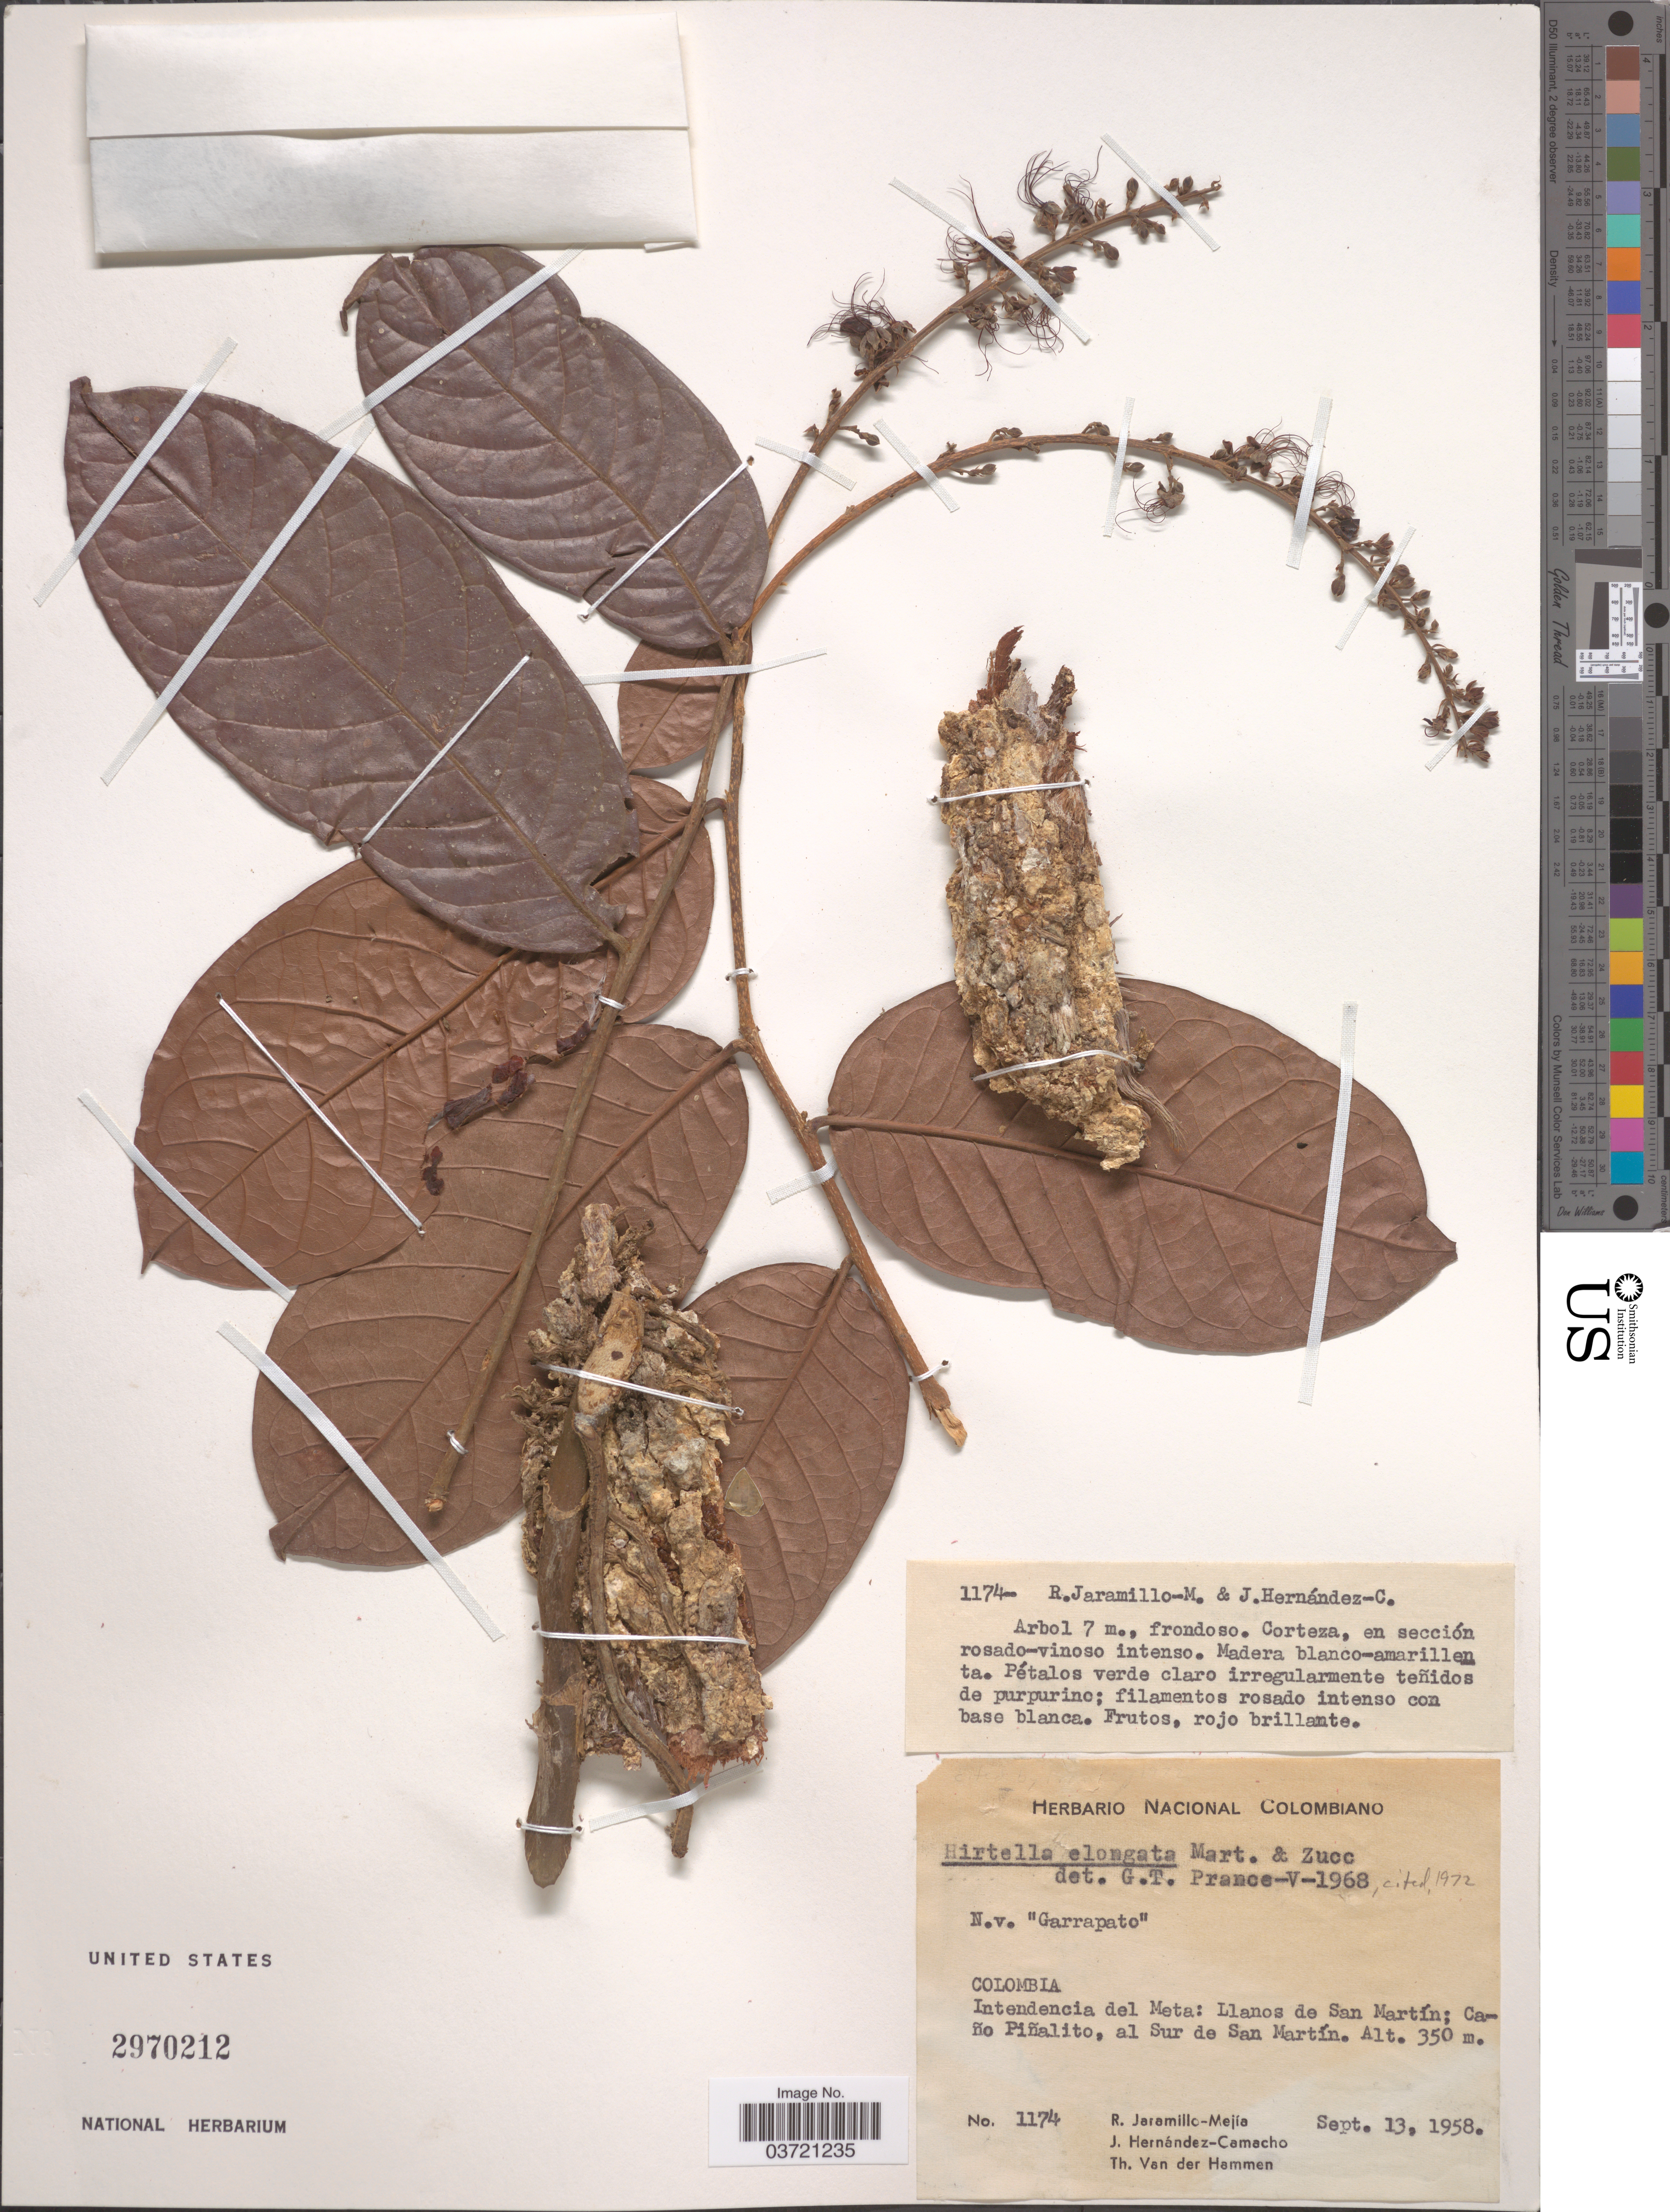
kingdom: Plantae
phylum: Tracheophyta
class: Magnoliopsida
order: Malpighiales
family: Chrysobalanaceae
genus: Hirtella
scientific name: Hirtella elongata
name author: Mart. & Zucc.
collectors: R. Jaramillo M., J. Hernandez Camacho & T. Van der Hammen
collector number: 1174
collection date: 1958-09-13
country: Colombia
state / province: Meta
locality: Intendencia del Meta: Llanos de San Martín; Caño Piñalito, al Sur de San Martín.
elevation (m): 350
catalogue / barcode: US 2970212